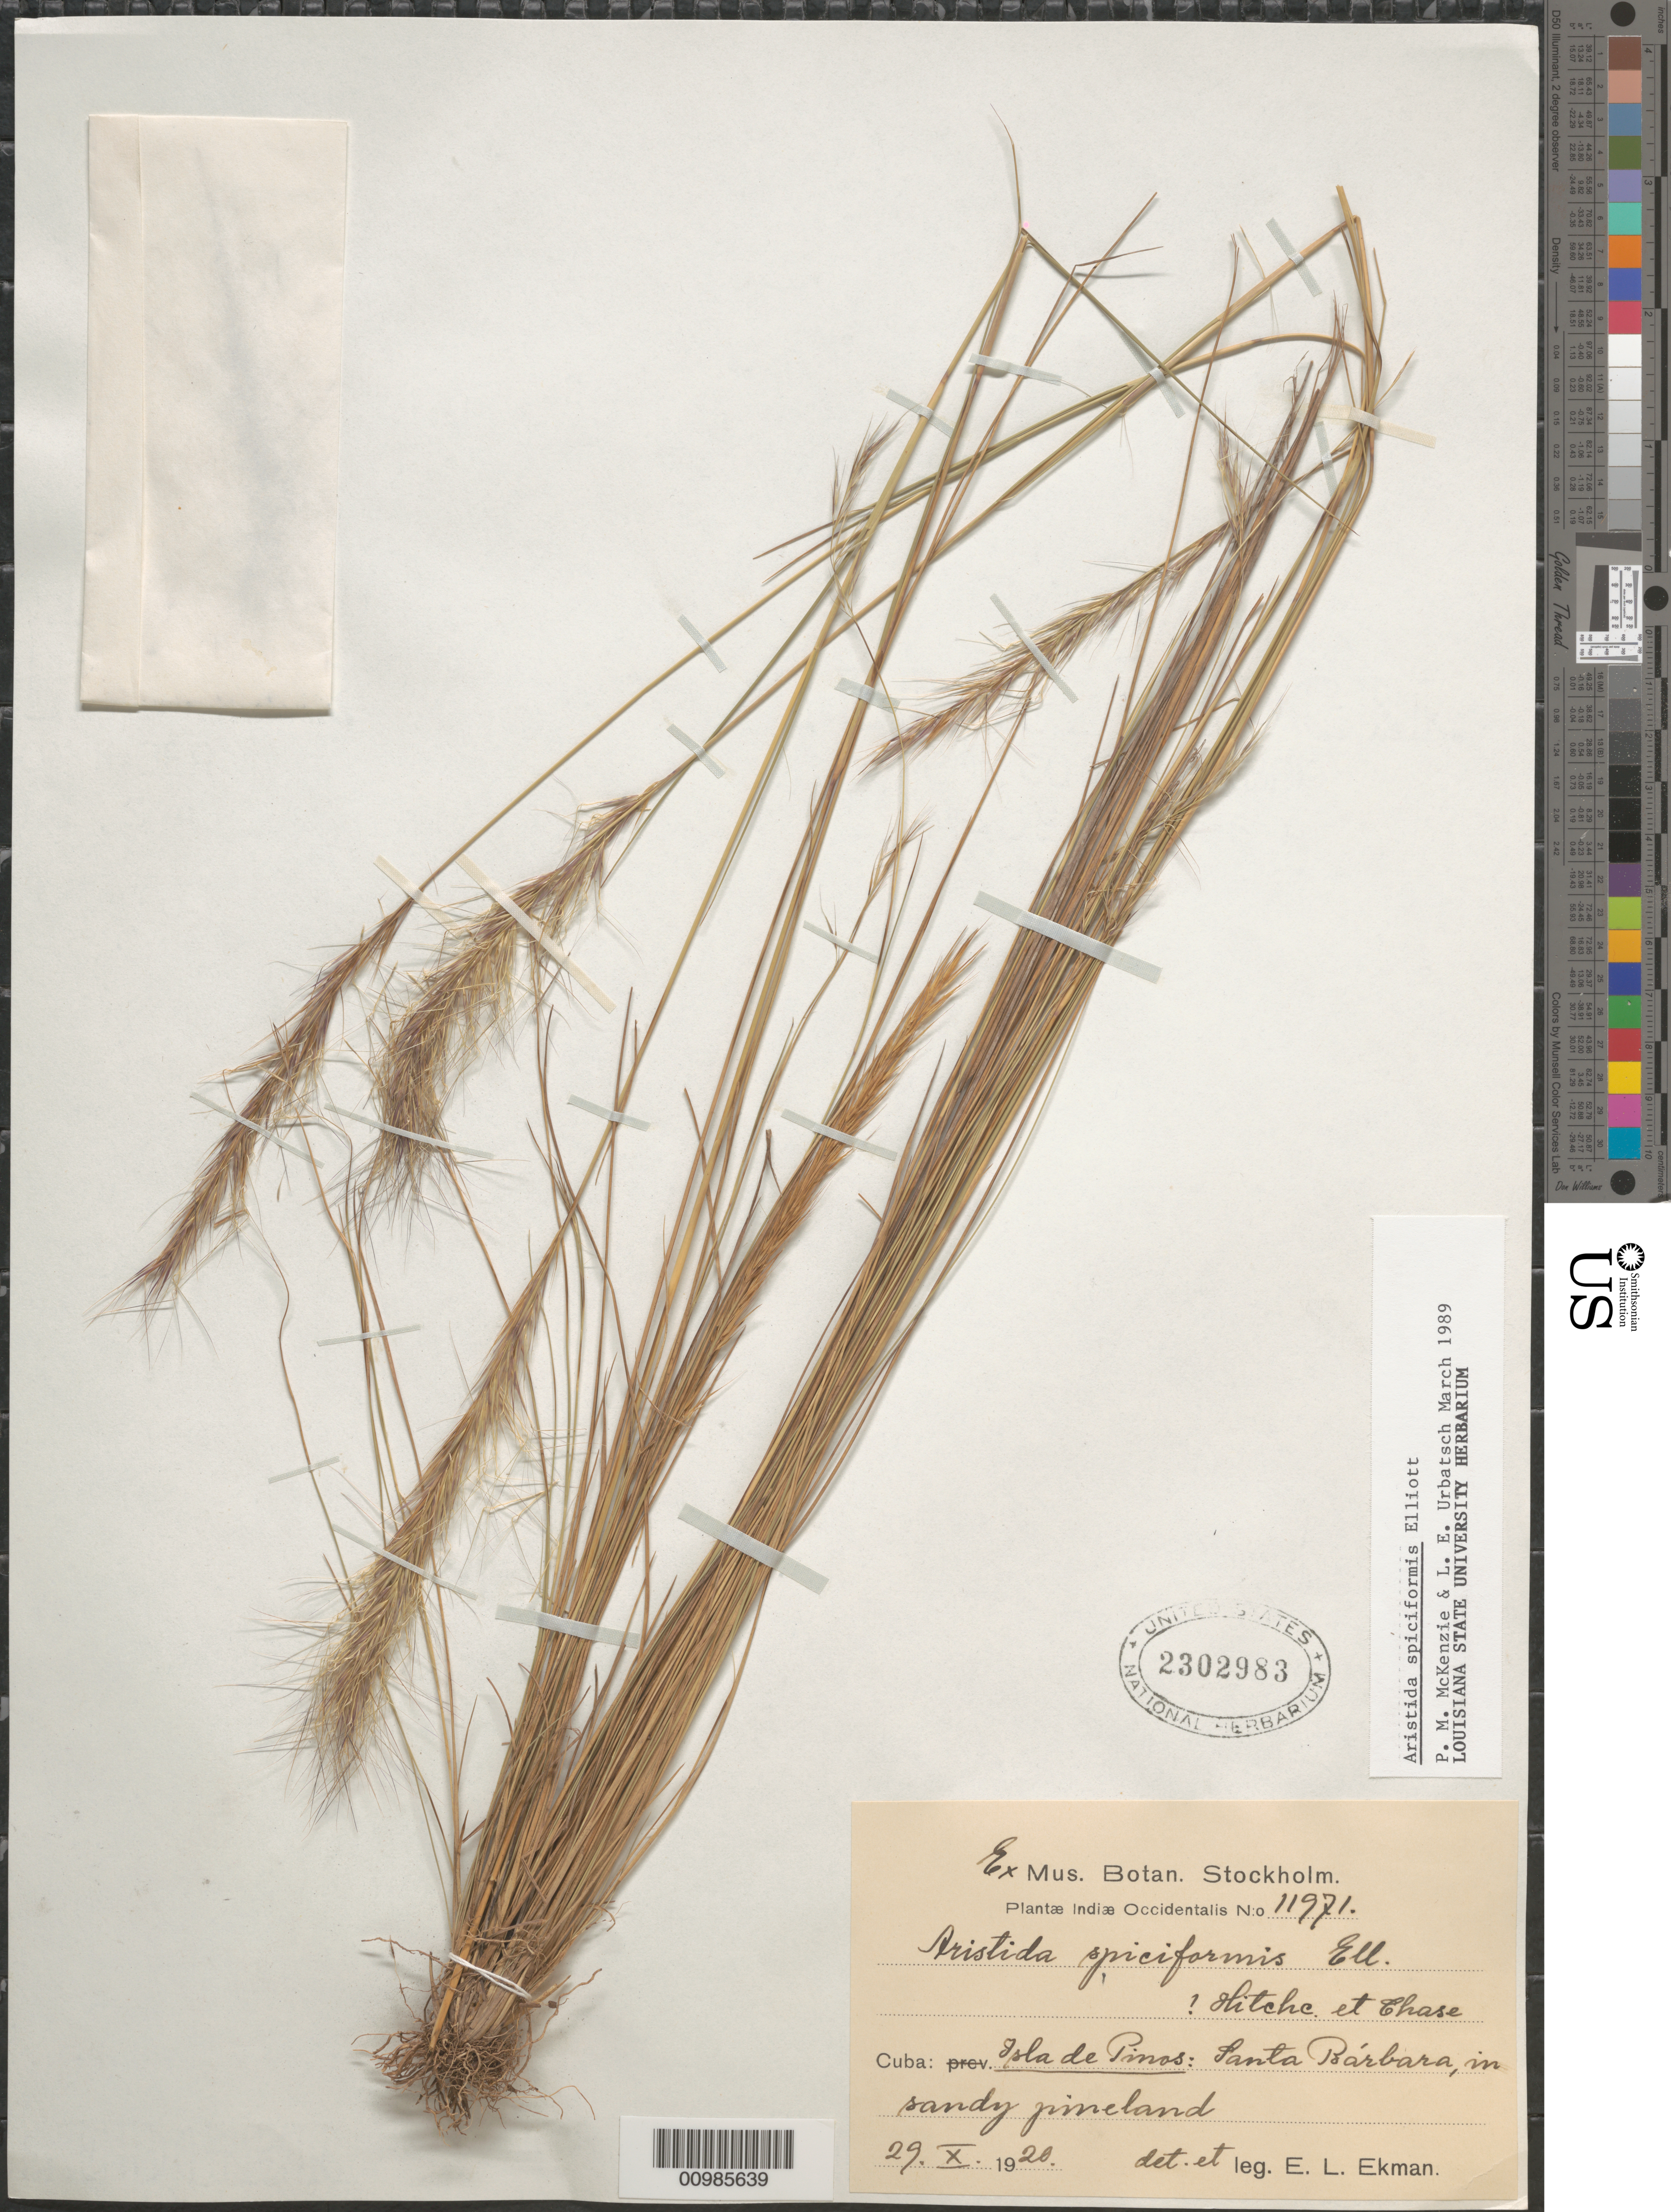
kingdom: Plantae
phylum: Tracheophyta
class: Liliopsida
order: Poales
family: Poaceae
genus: Aristida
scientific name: Aristida spiciformis subsp. spiciformis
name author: Elliott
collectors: E. L. Ekman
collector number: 11971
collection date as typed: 29 Oct 1920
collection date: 1920-10-29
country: Cuba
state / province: Isla de la Juventud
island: Isla de la Juventud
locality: [Isle of Pines], Santa Barbara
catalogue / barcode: US 2302983